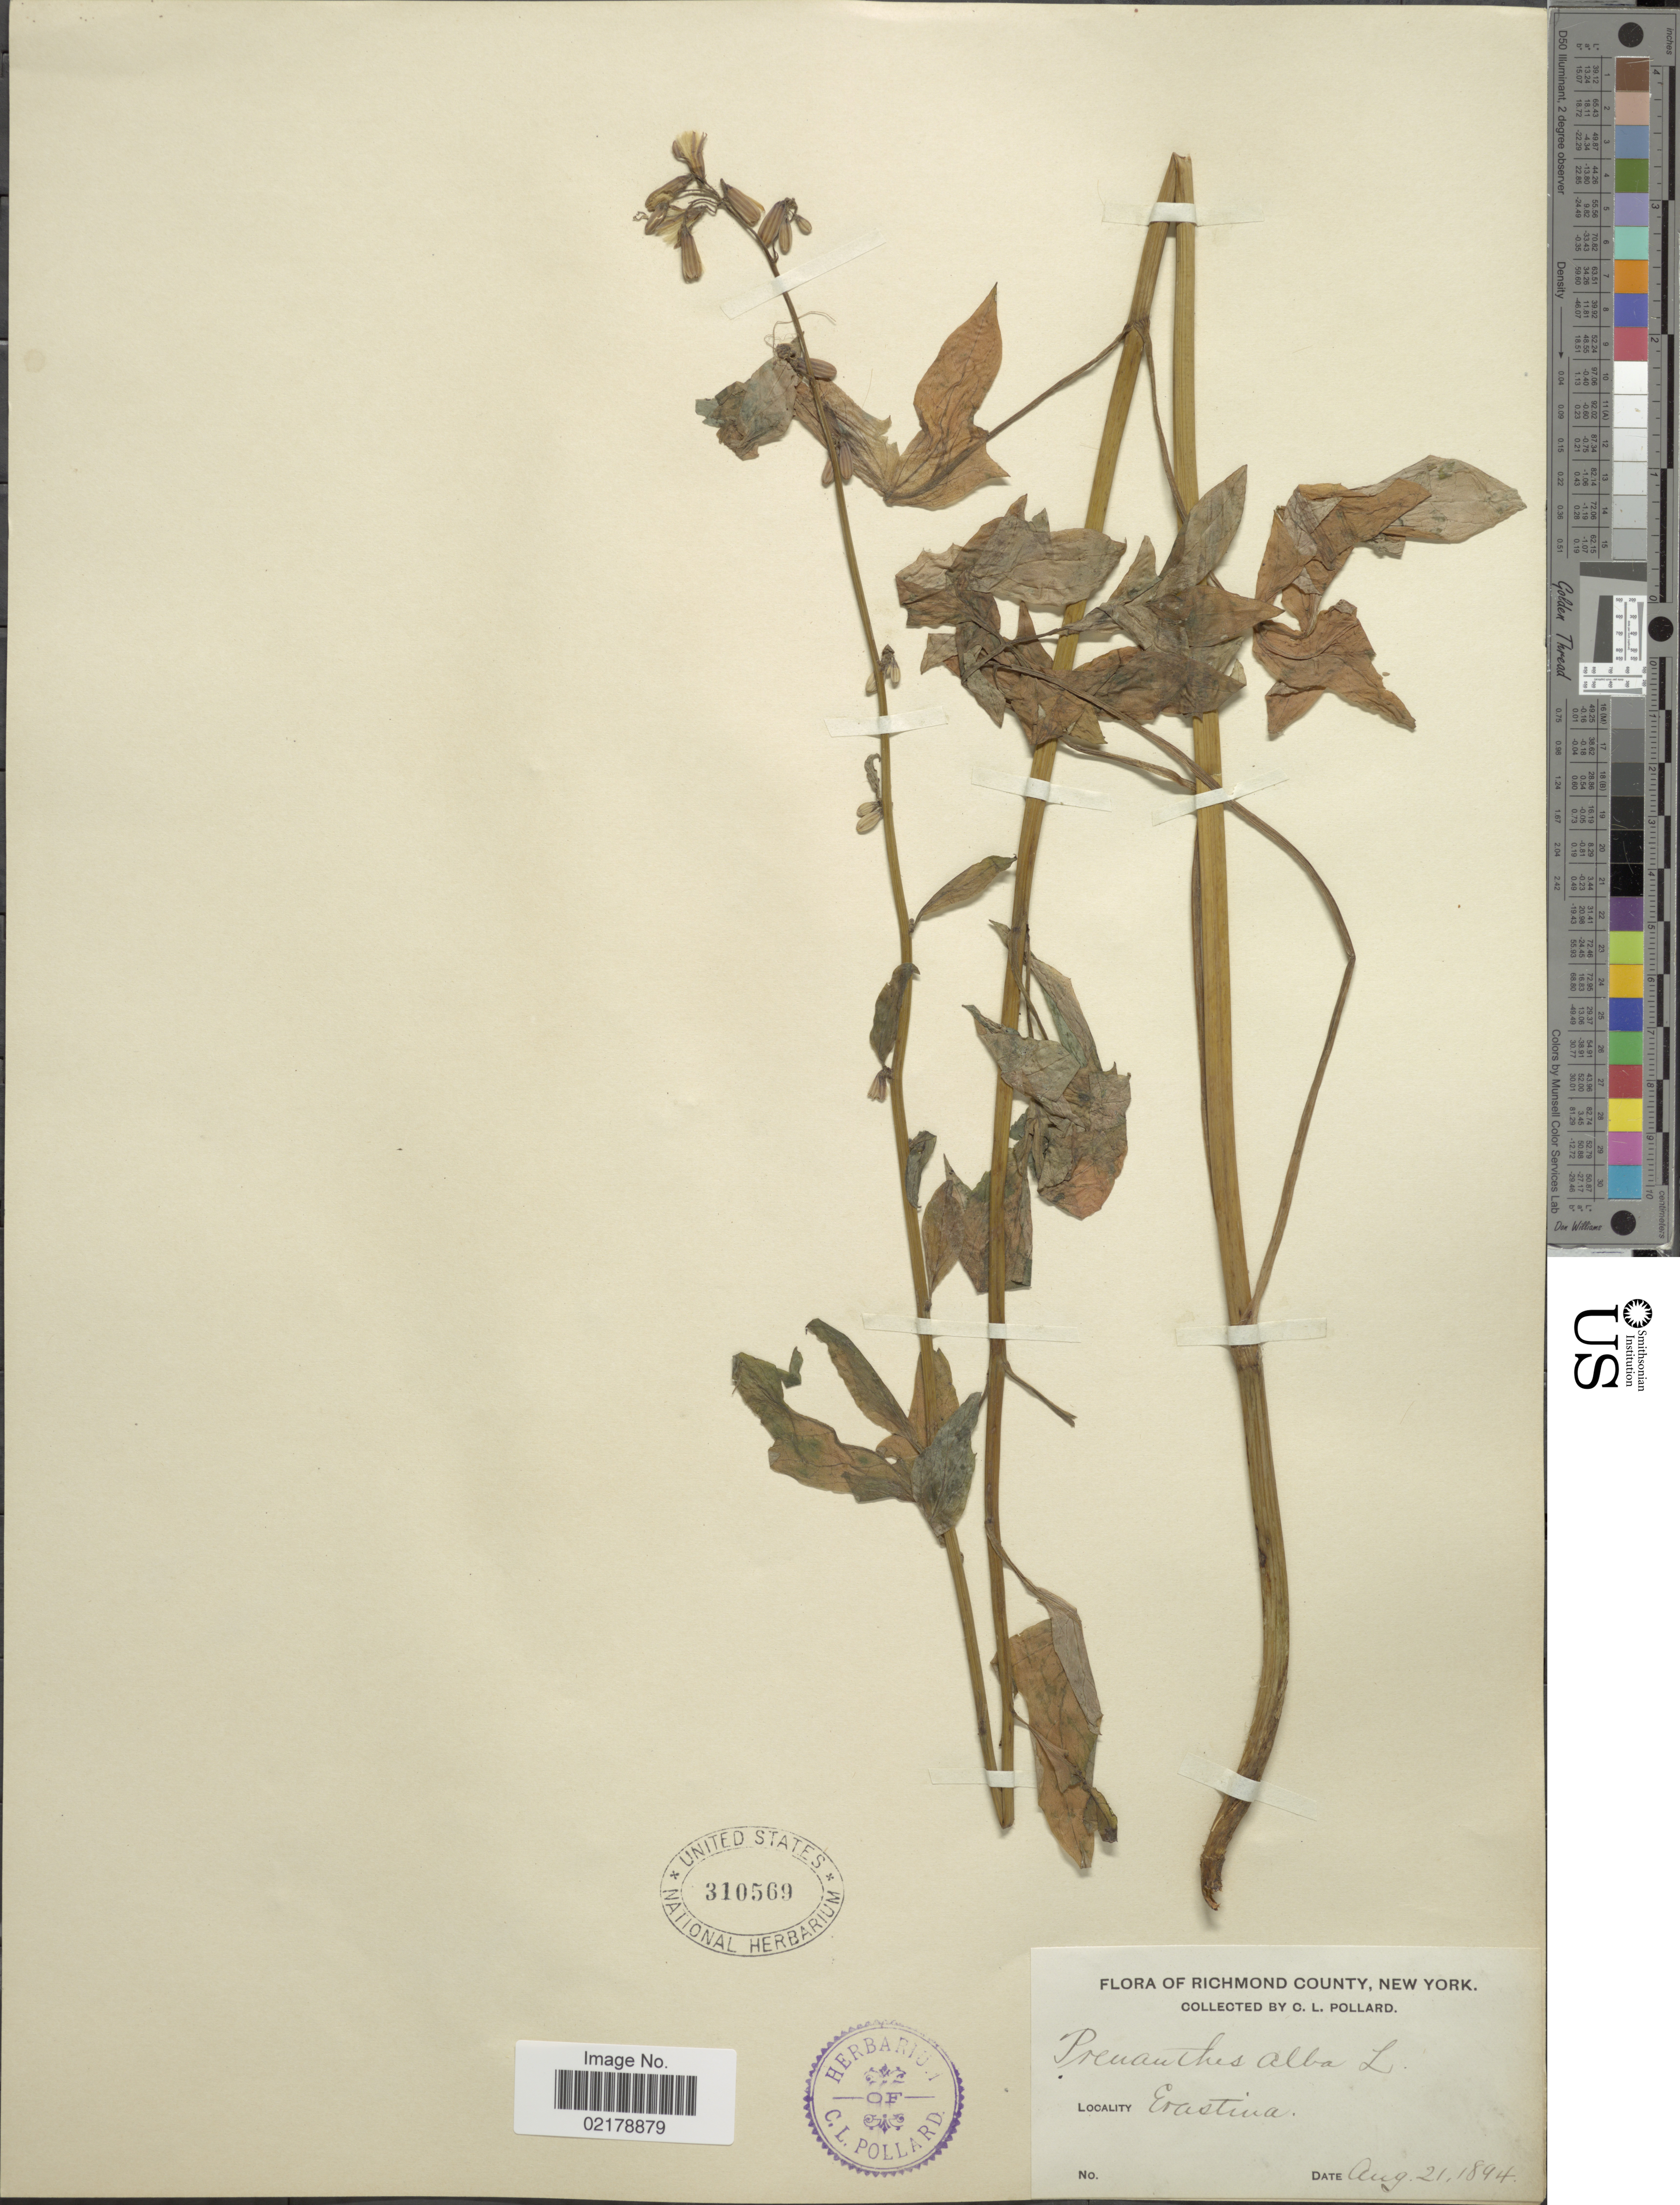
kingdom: Plantae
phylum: Tracheophyta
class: Magnoliopsida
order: Asterales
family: Asteraceae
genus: Nabalus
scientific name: Nabalus albus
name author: (L.) Hook.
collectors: C. L. Pollard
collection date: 1894-08-21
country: United States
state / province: New York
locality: Richmond County, Erastina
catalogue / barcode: US 310569